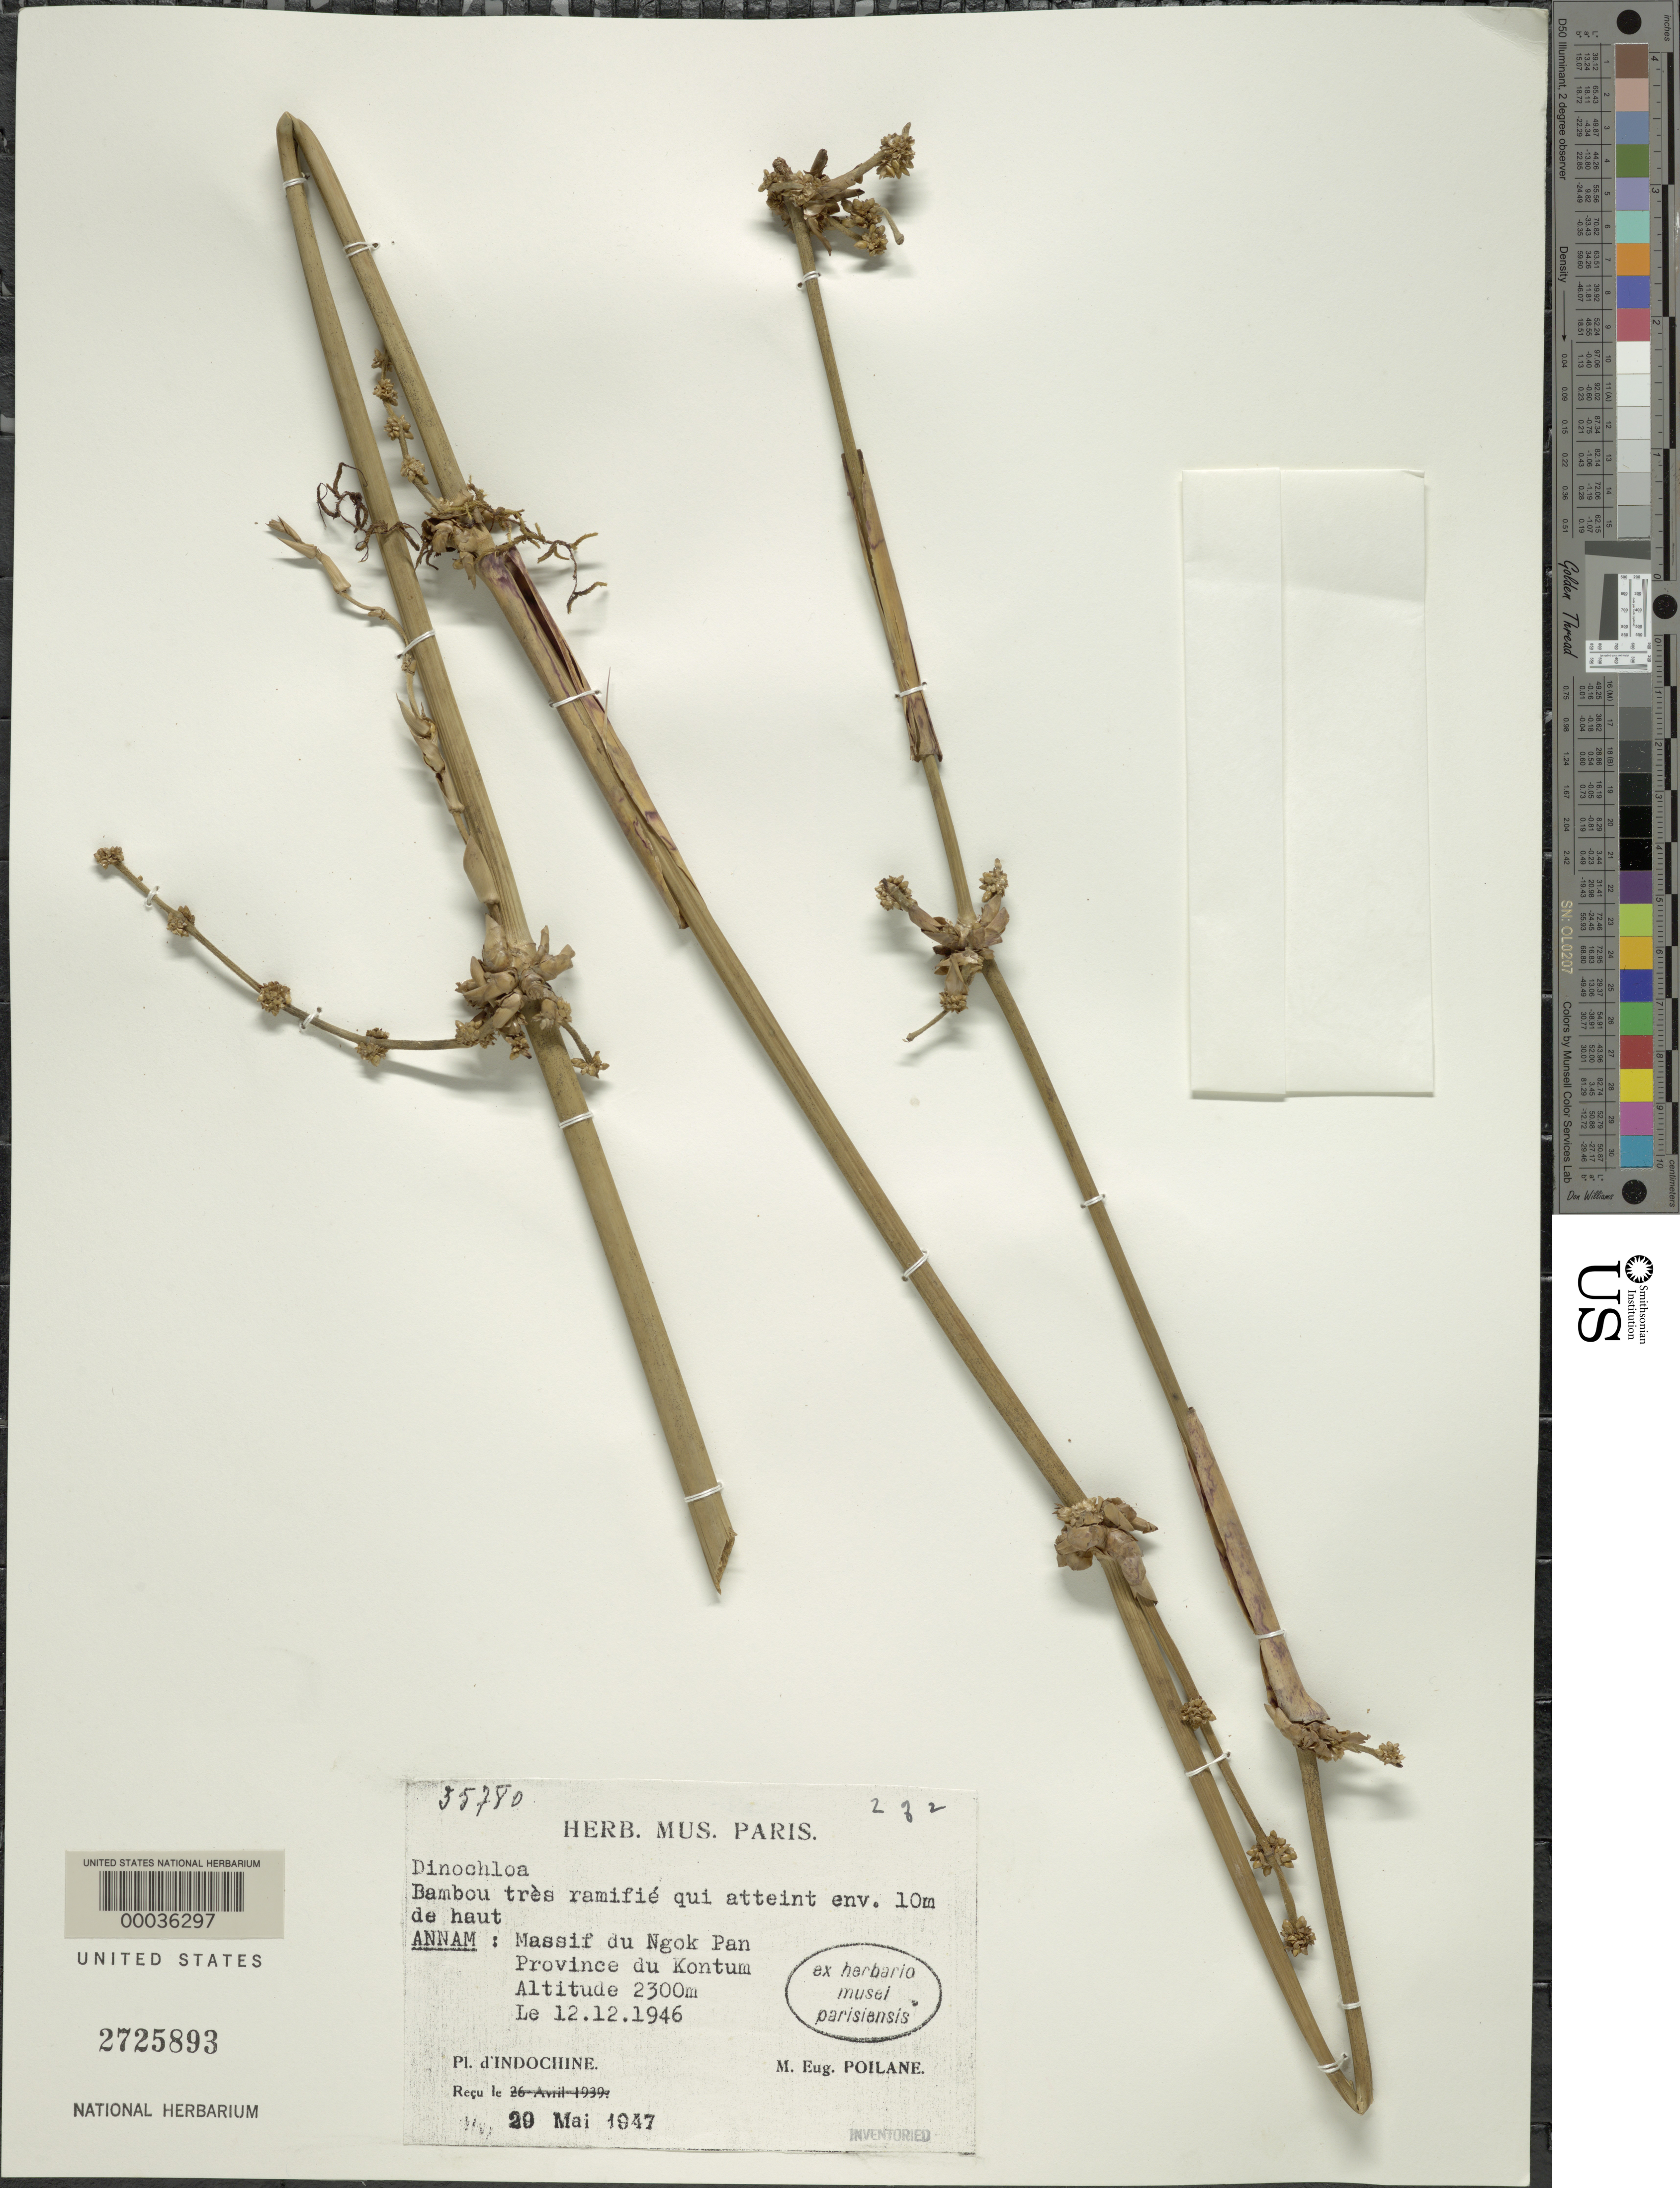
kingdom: Plantae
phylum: Tracheophyta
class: Liliopsida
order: Poales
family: Poaceae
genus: Dinochloa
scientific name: Dinochloa sp.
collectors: E. Poilane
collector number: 35780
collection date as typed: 12 Dec 1946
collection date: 1946-12-12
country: Vietnam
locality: Du kontum prov., massif du ngok pan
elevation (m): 2300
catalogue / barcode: US 2725893